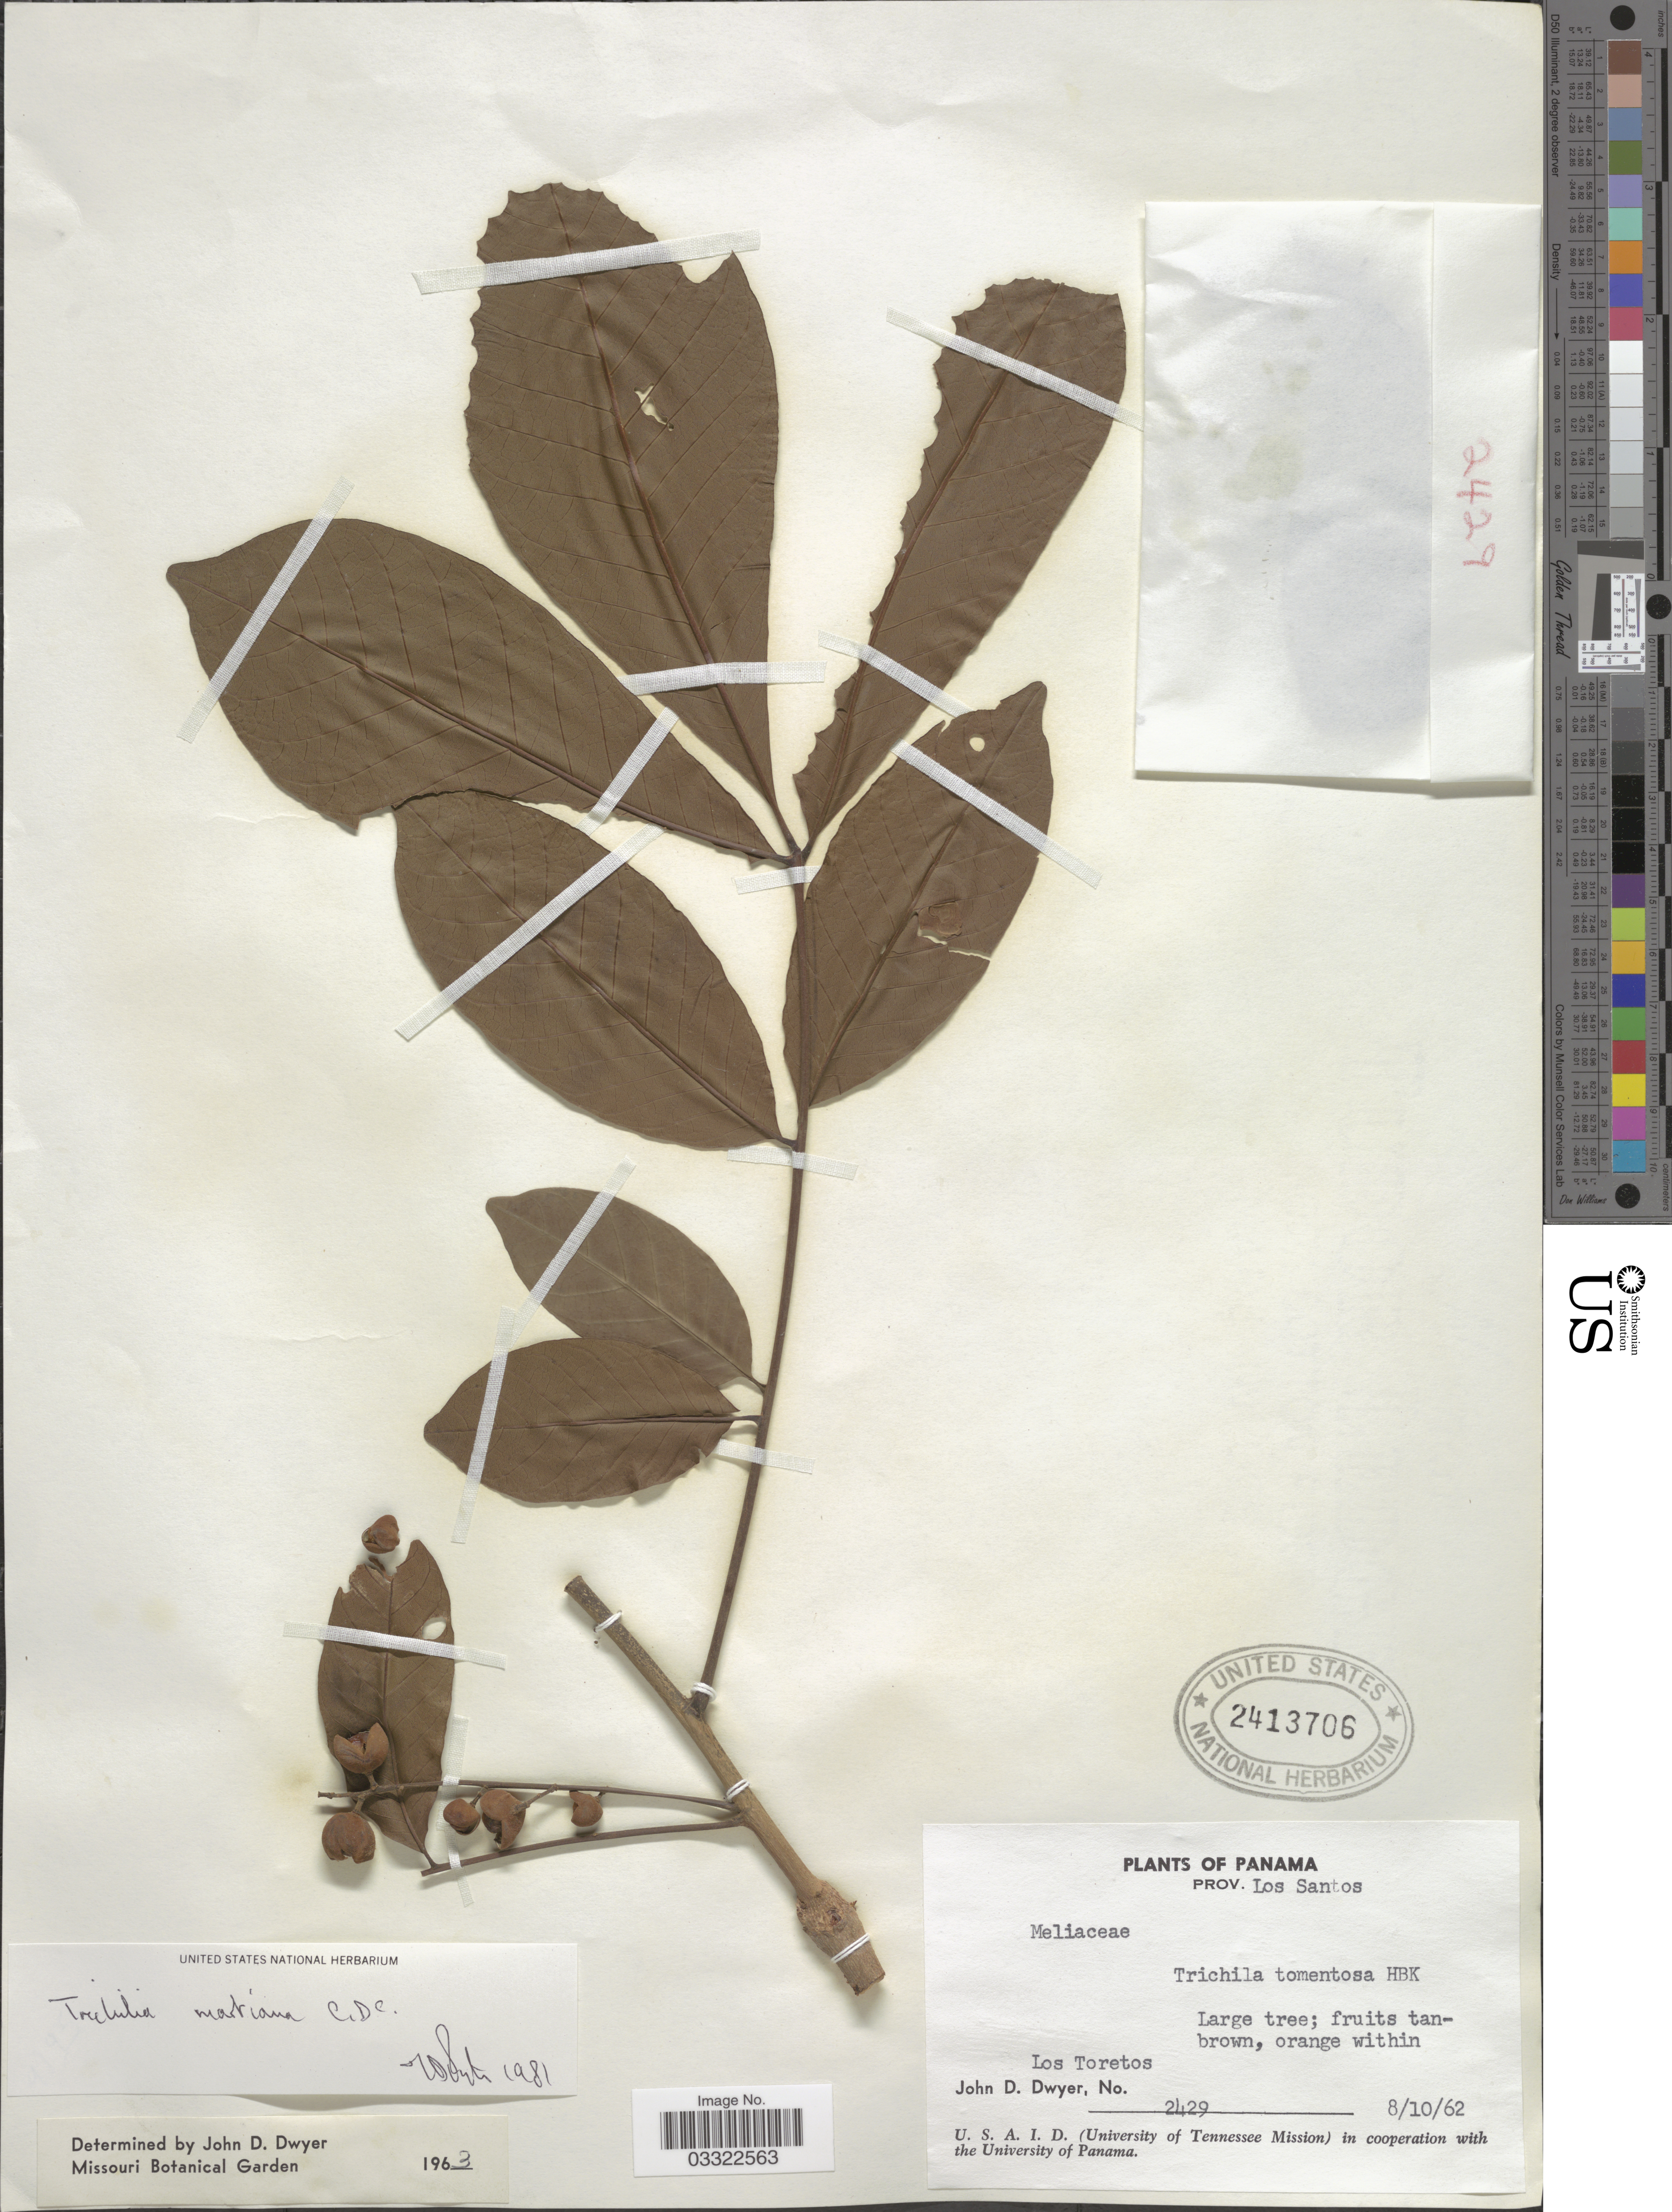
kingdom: Plantae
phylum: Tracheophyta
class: Magnoliopsida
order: Sapindales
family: Meliaceae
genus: Trichilia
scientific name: Trichilia martiana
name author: C. DC.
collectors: J. D. Dwyer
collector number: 2429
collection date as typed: Transcribed d/m/y: 8/10/62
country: Panama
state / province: Los Santos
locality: Los Toretos.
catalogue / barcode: US 2413706